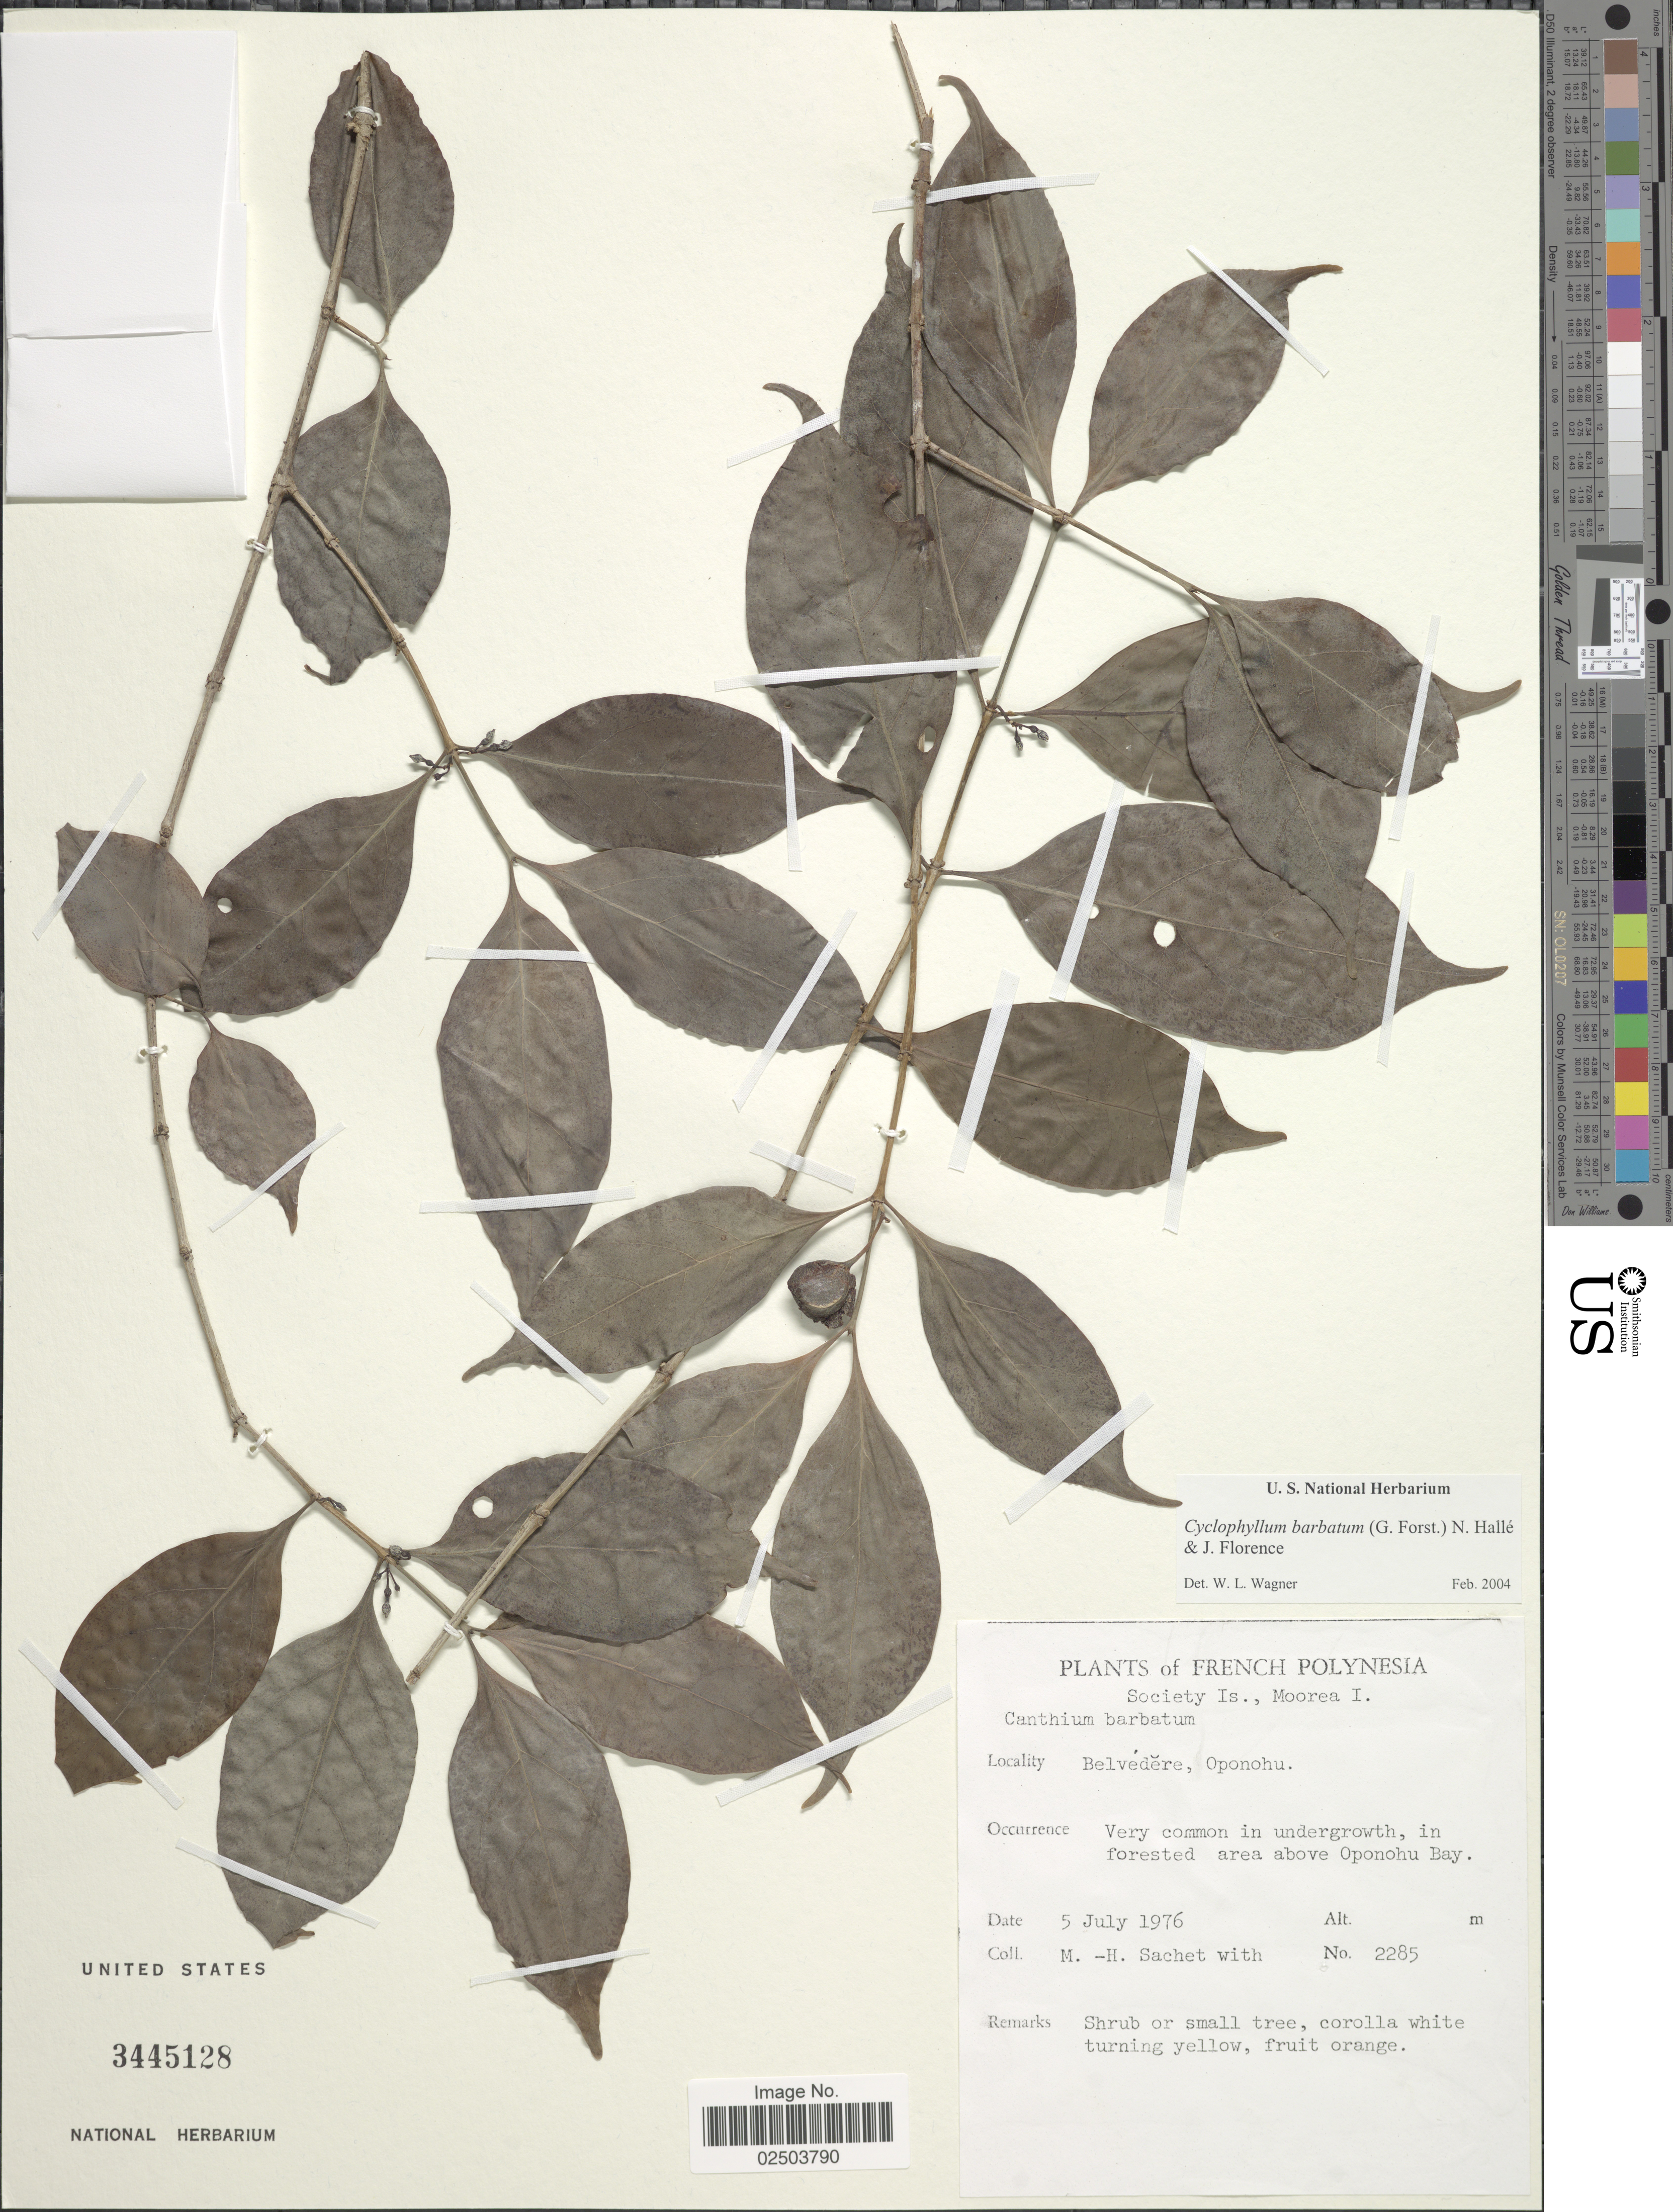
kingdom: Plantae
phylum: Tracheophyta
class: Magnoliopsida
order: Gentianales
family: Rubiaceae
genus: Cyclophyllum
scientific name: Cyclophyllum barbatum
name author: (G. Forst.) N. Hallé & J. Florence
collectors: M.-H. Sachet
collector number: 2285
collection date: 1976-07-05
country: French Polynesia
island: Moorea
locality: Society Is., Moorea I. Belvedere, Opunohu, in forested area above Opunohu Bay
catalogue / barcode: US 3445128